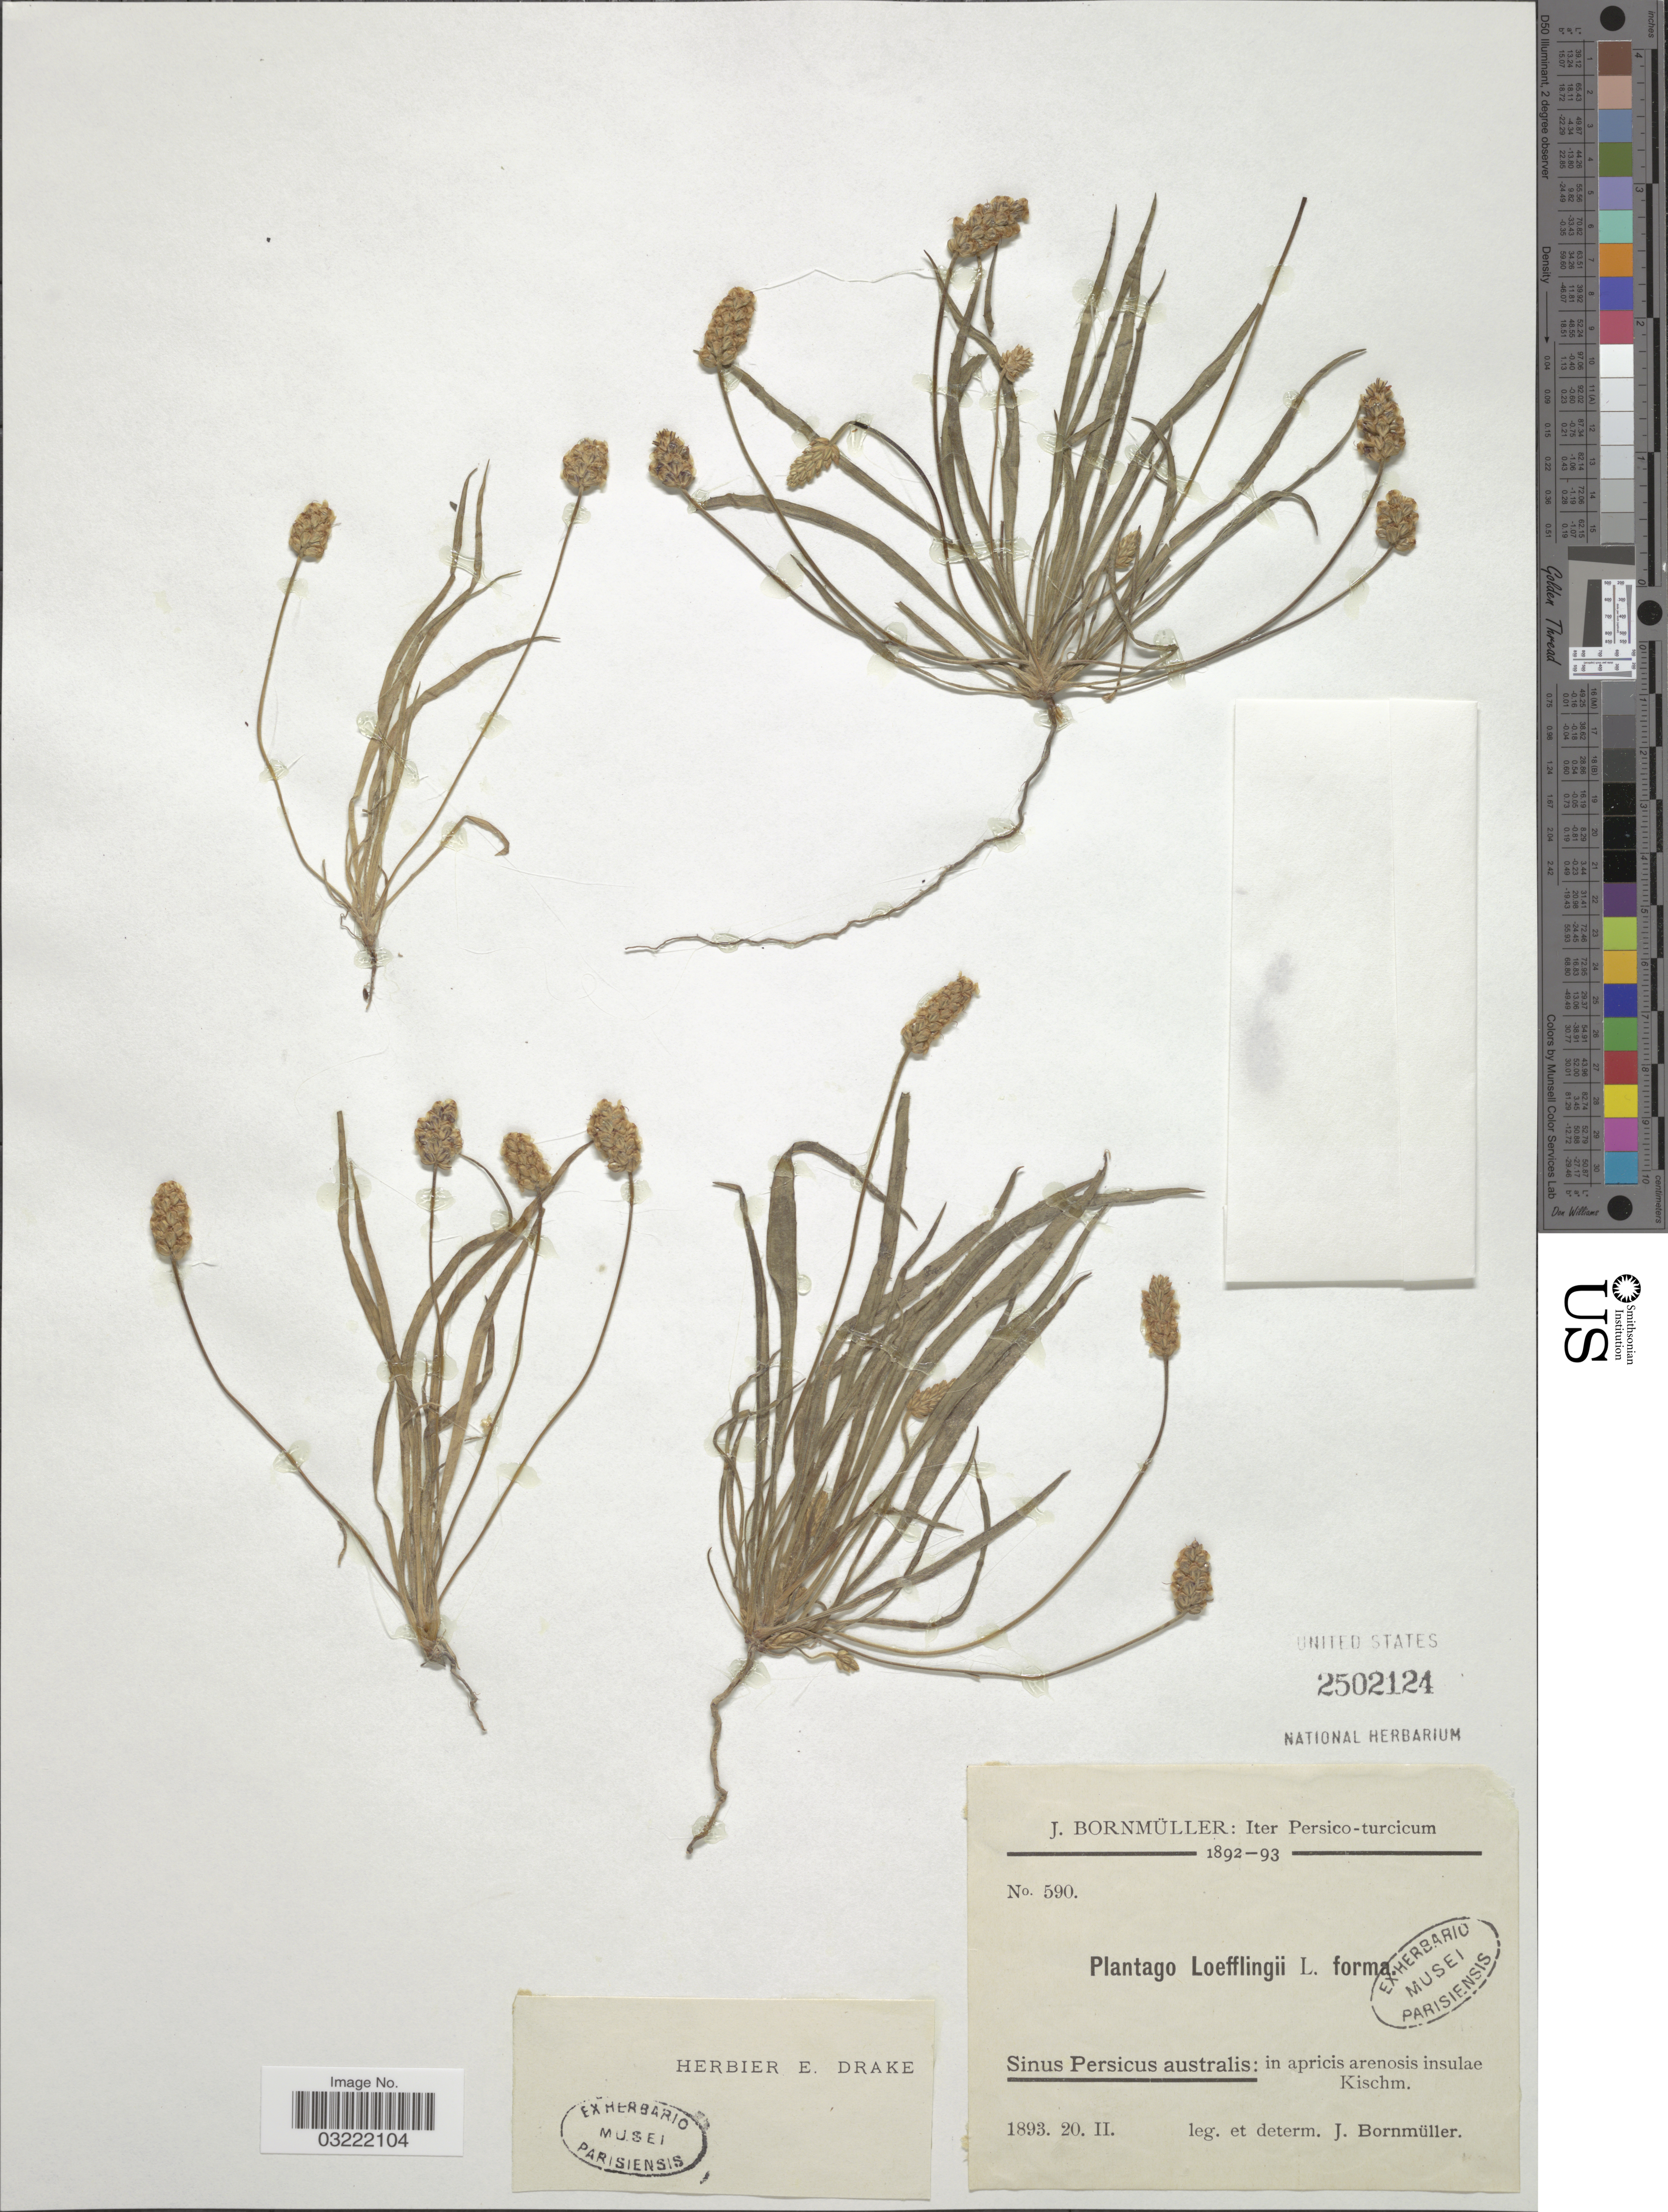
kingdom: Plantae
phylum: Tracheophyta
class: Magnoliopsida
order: Lamiales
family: Plantaginaceae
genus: Plantago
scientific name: Plantago loeflingii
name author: L.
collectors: J. Bornmüller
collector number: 590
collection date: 1893-02-20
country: Iran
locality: Iter Persico-turcicum. Sinus Persicus australis: in apricis arenosis insulae Kischm.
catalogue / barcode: US 2502124